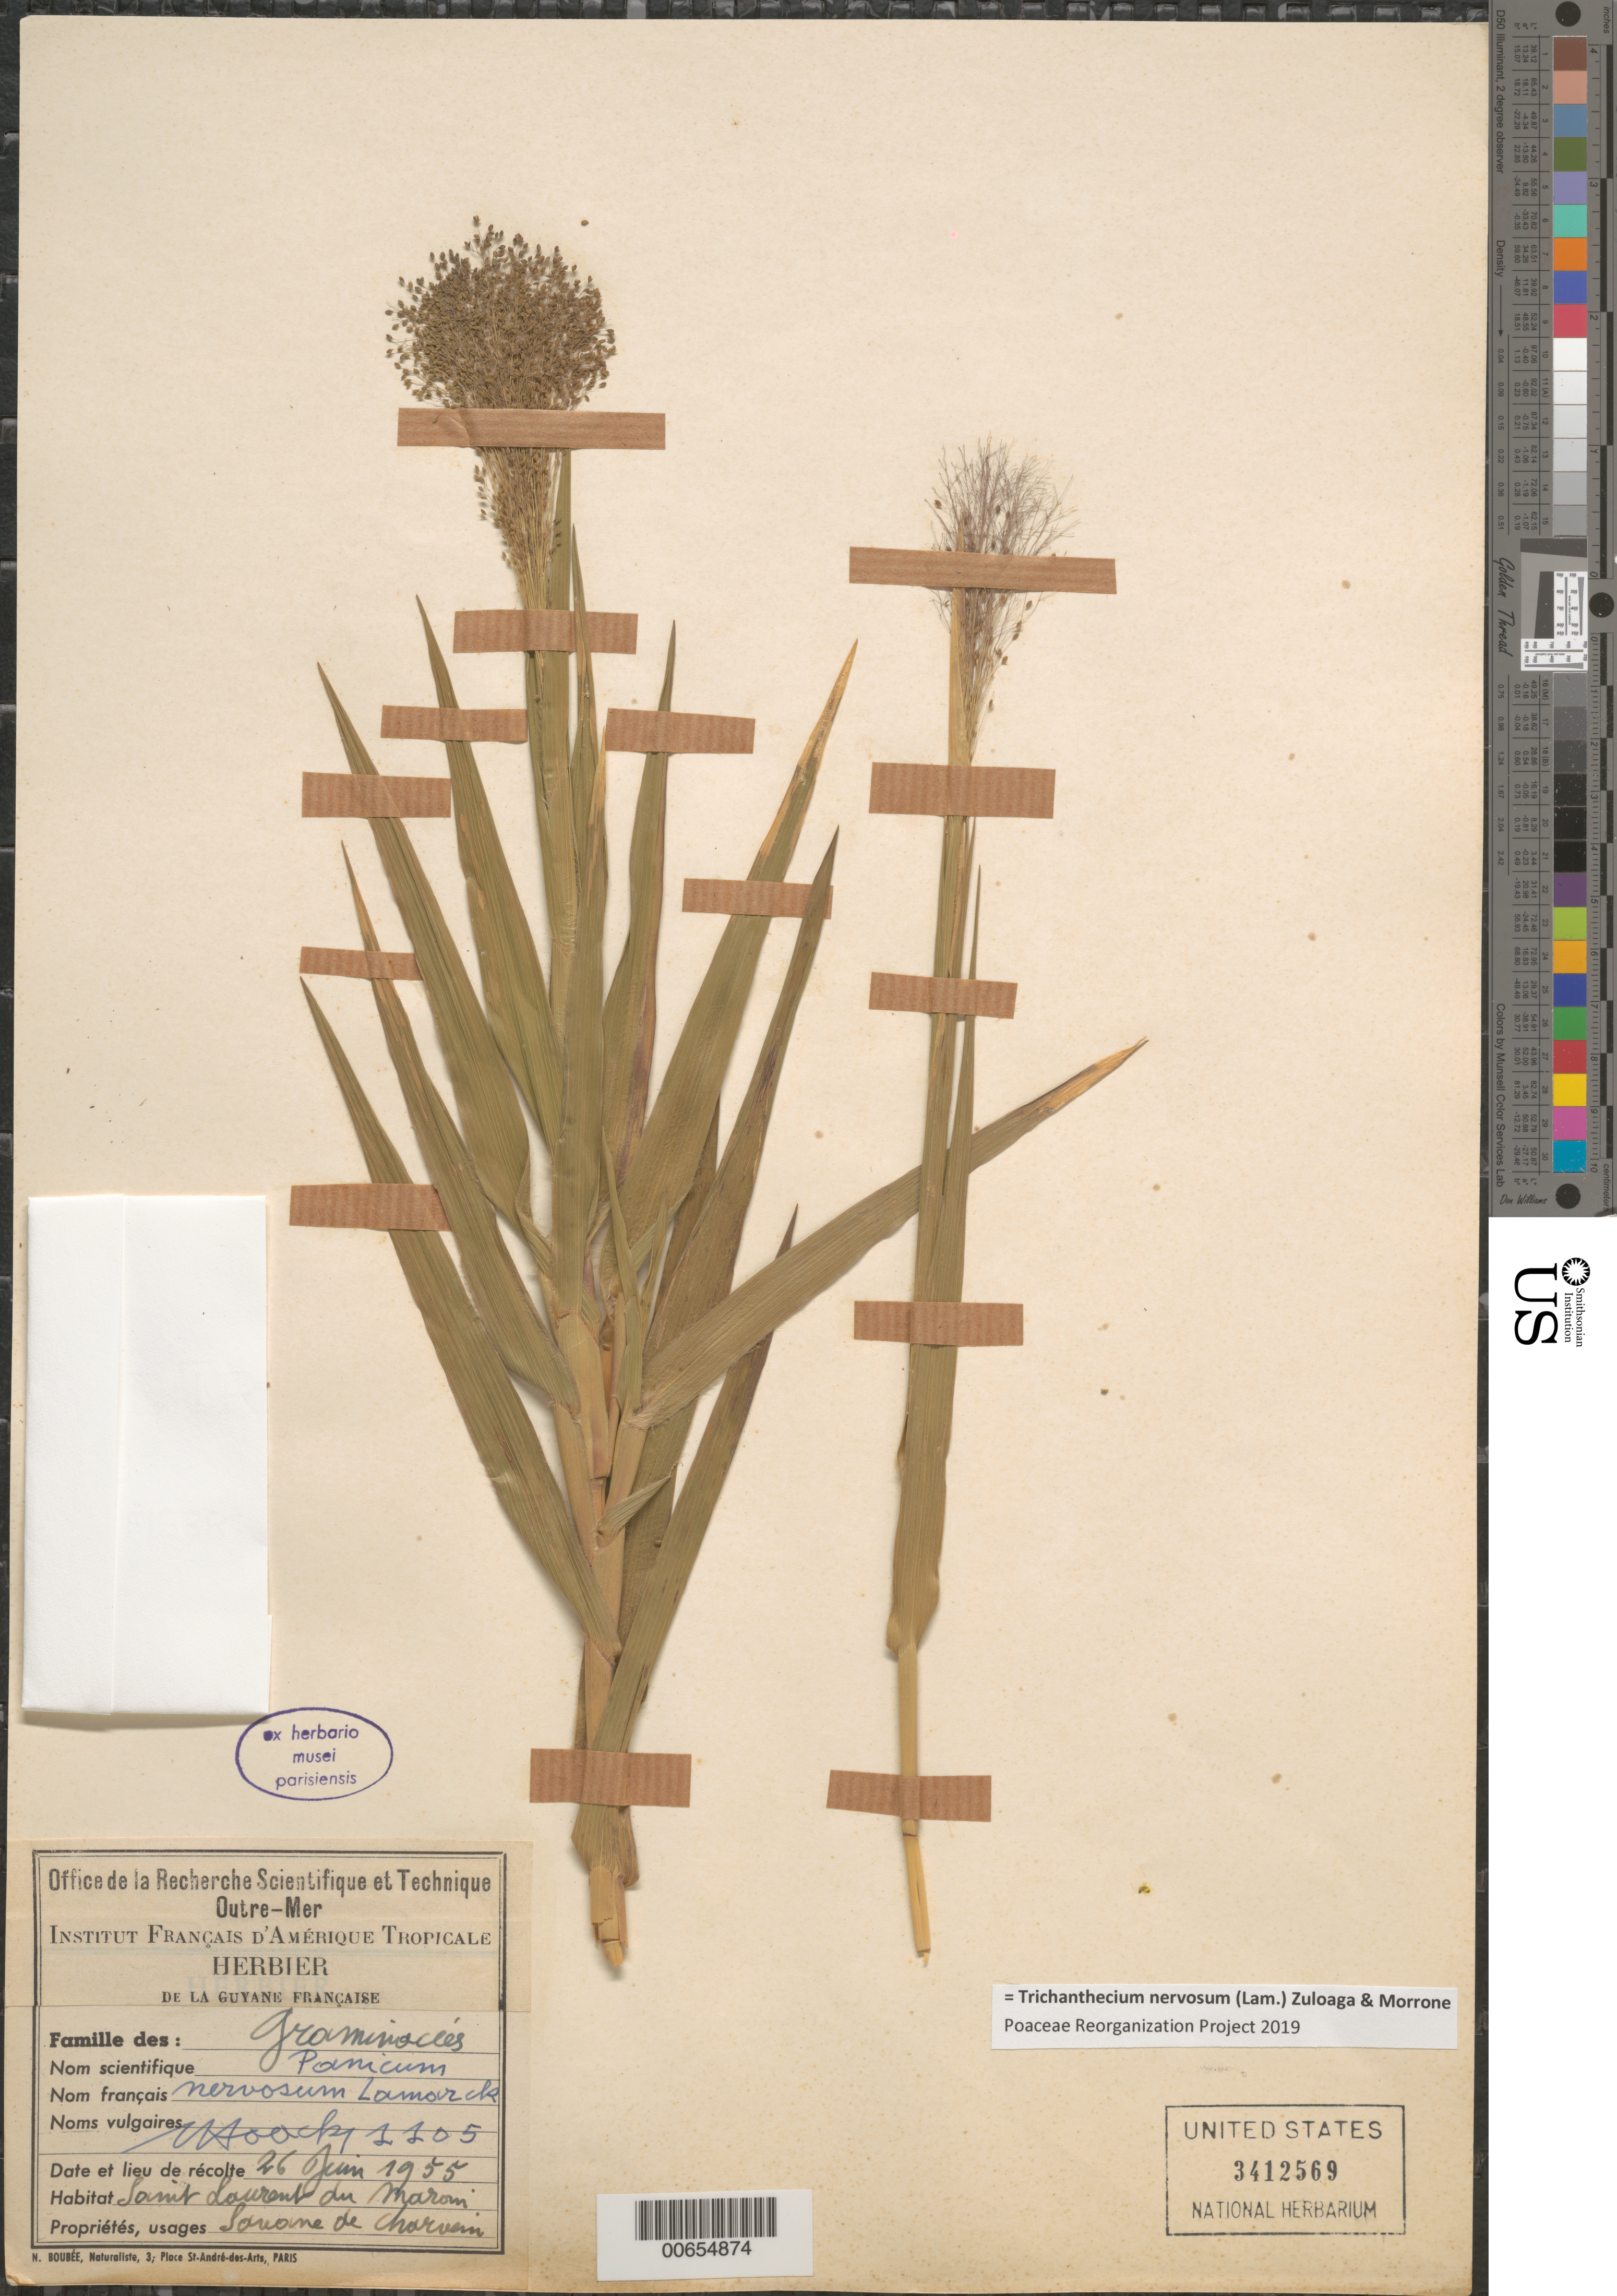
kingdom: Plantae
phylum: Tracheophyta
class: Liliopsida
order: Poales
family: Poaceae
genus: Trichanthecium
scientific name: Trichanthecium nervosum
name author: (Lam.) Zuloaga & Morrone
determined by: Poaceae Reorganization Project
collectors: J. Hoock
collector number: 1105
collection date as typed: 26-Jun-55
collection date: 1955-06-26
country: French Guiana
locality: Saint Laurent du Maroni, Savane de Charvein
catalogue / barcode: US 3412569